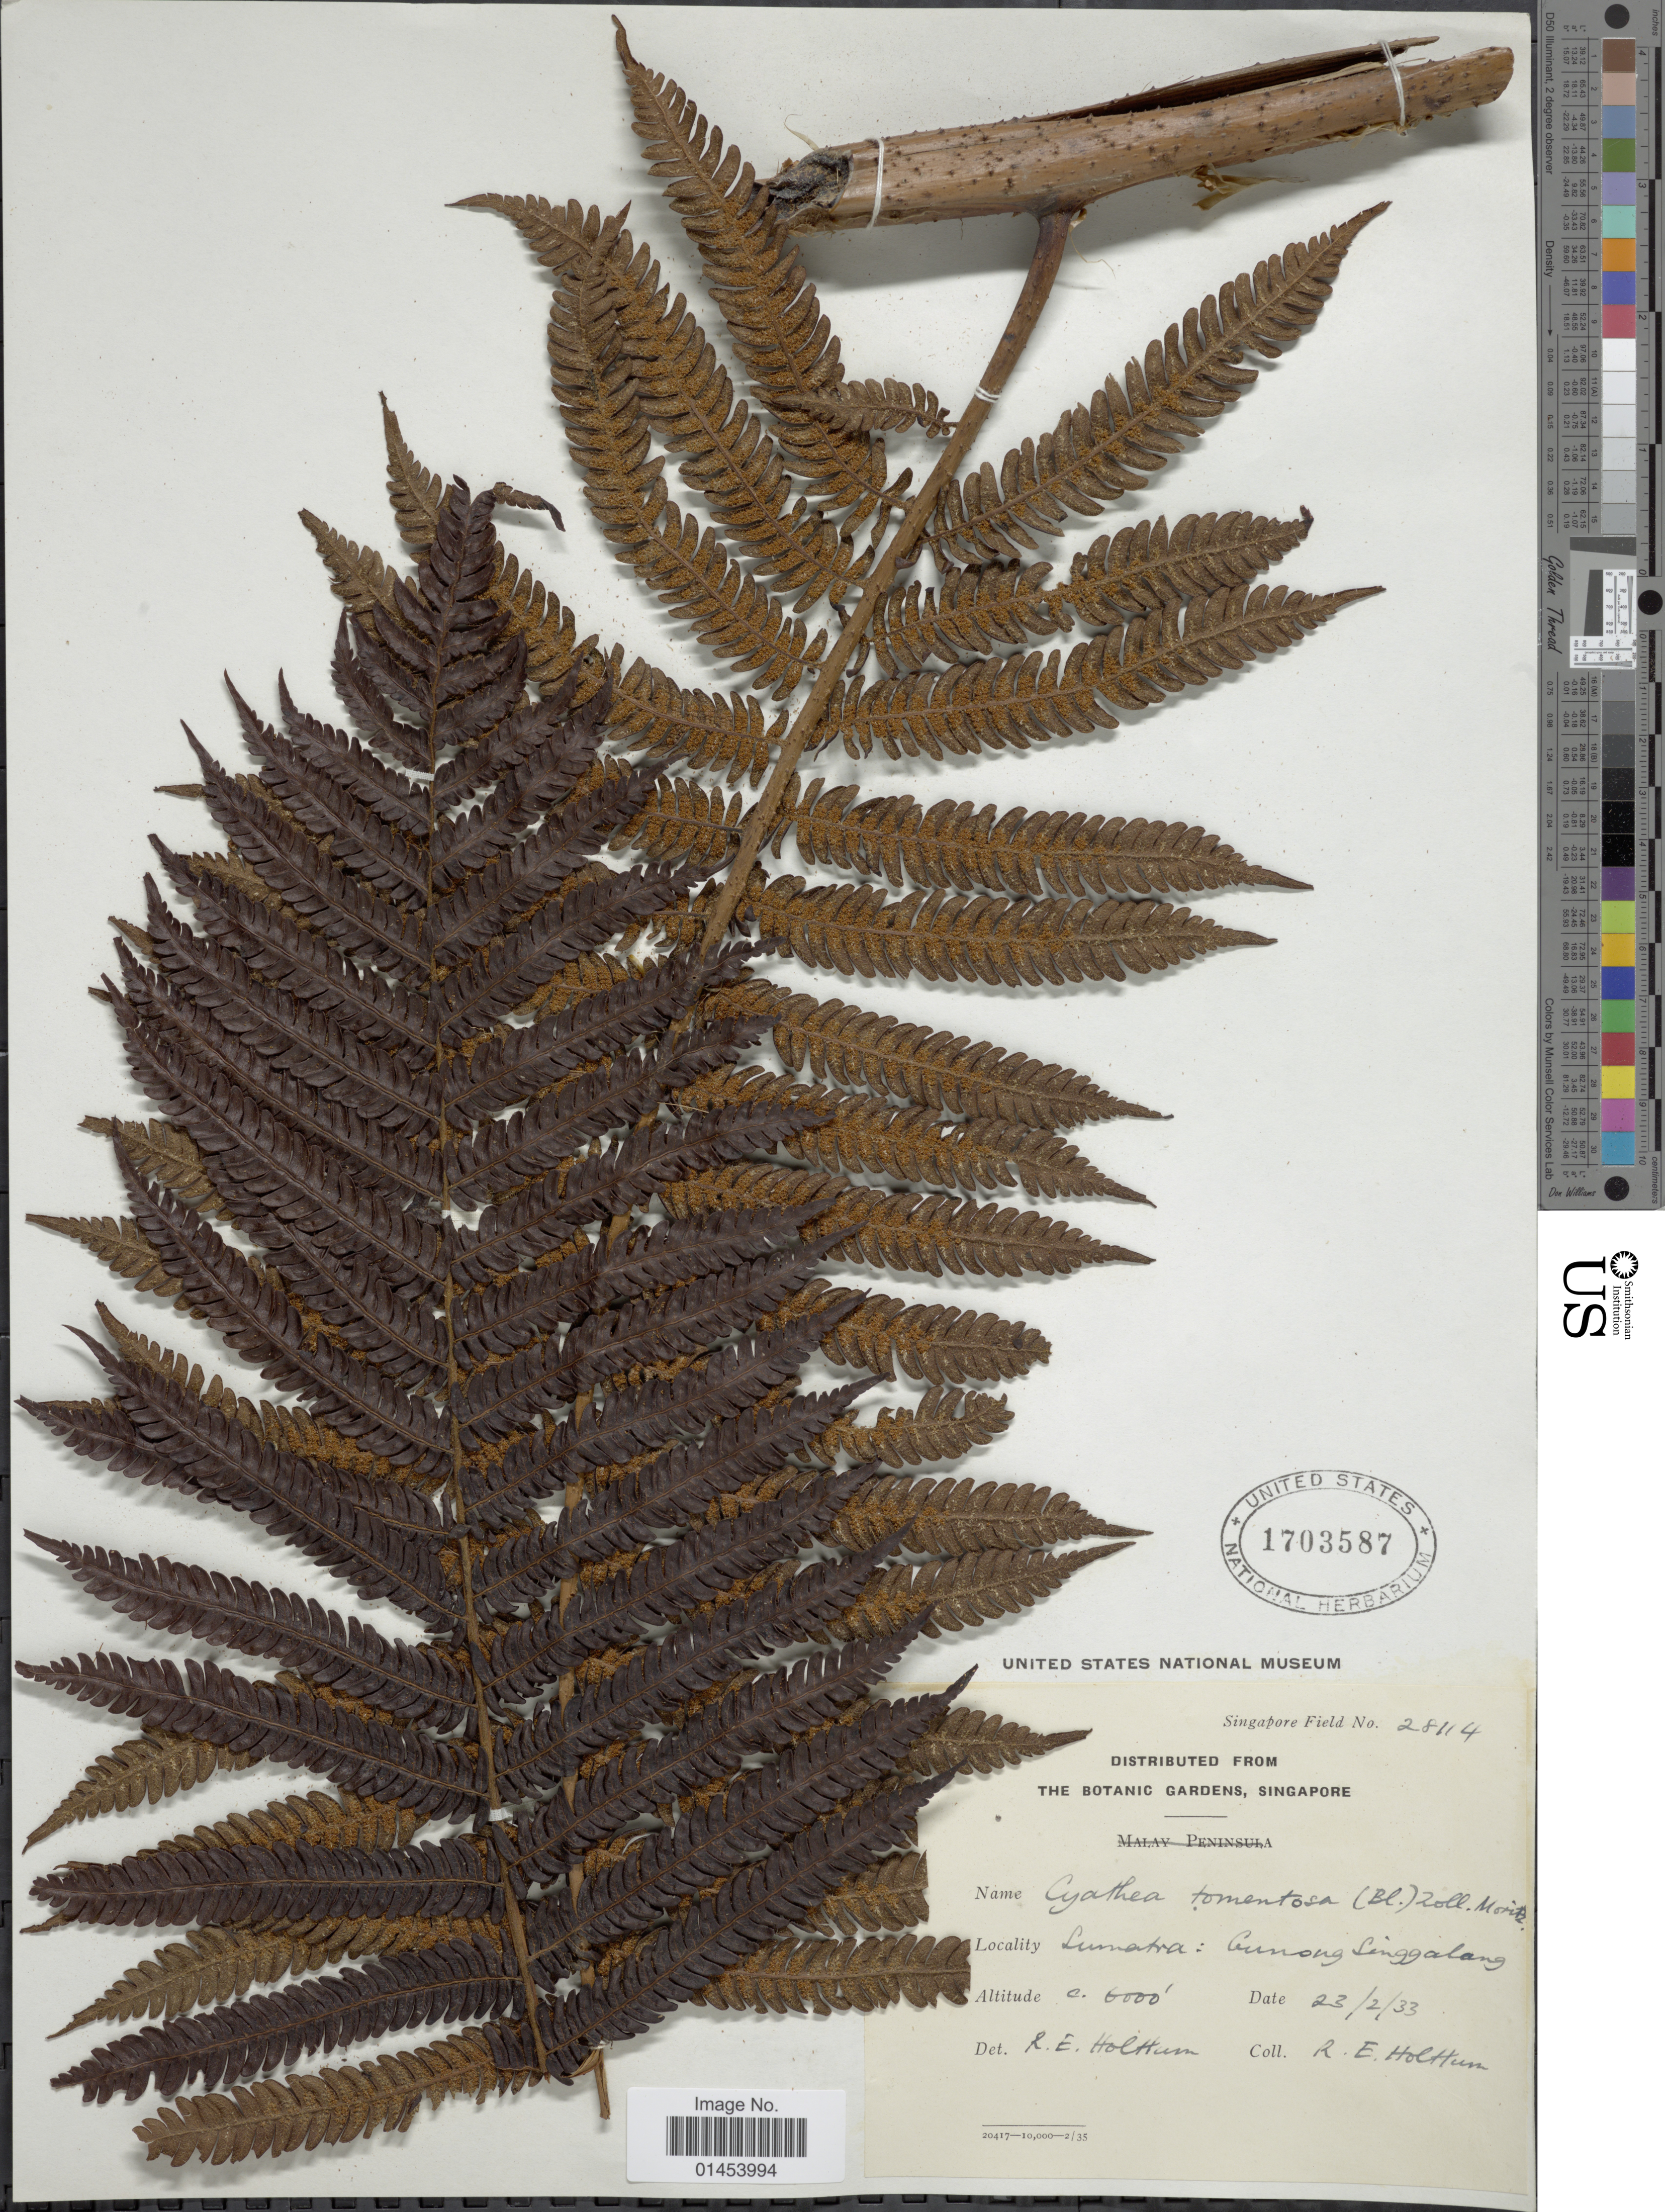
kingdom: Plantae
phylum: Tracheophyta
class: Polypodiopsida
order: Cyatheales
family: Cyatheaceae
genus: Cyathea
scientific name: Cyathea tomentosa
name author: (Blume) Zoll. & Moritzi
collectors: R. E. Holttum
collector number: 28114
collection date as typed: Transcribed d/m/y: 23/2/33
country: Indonesia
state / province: Sumatra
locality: Gunong Singgalang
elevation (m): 1829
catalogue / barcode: US 1703587